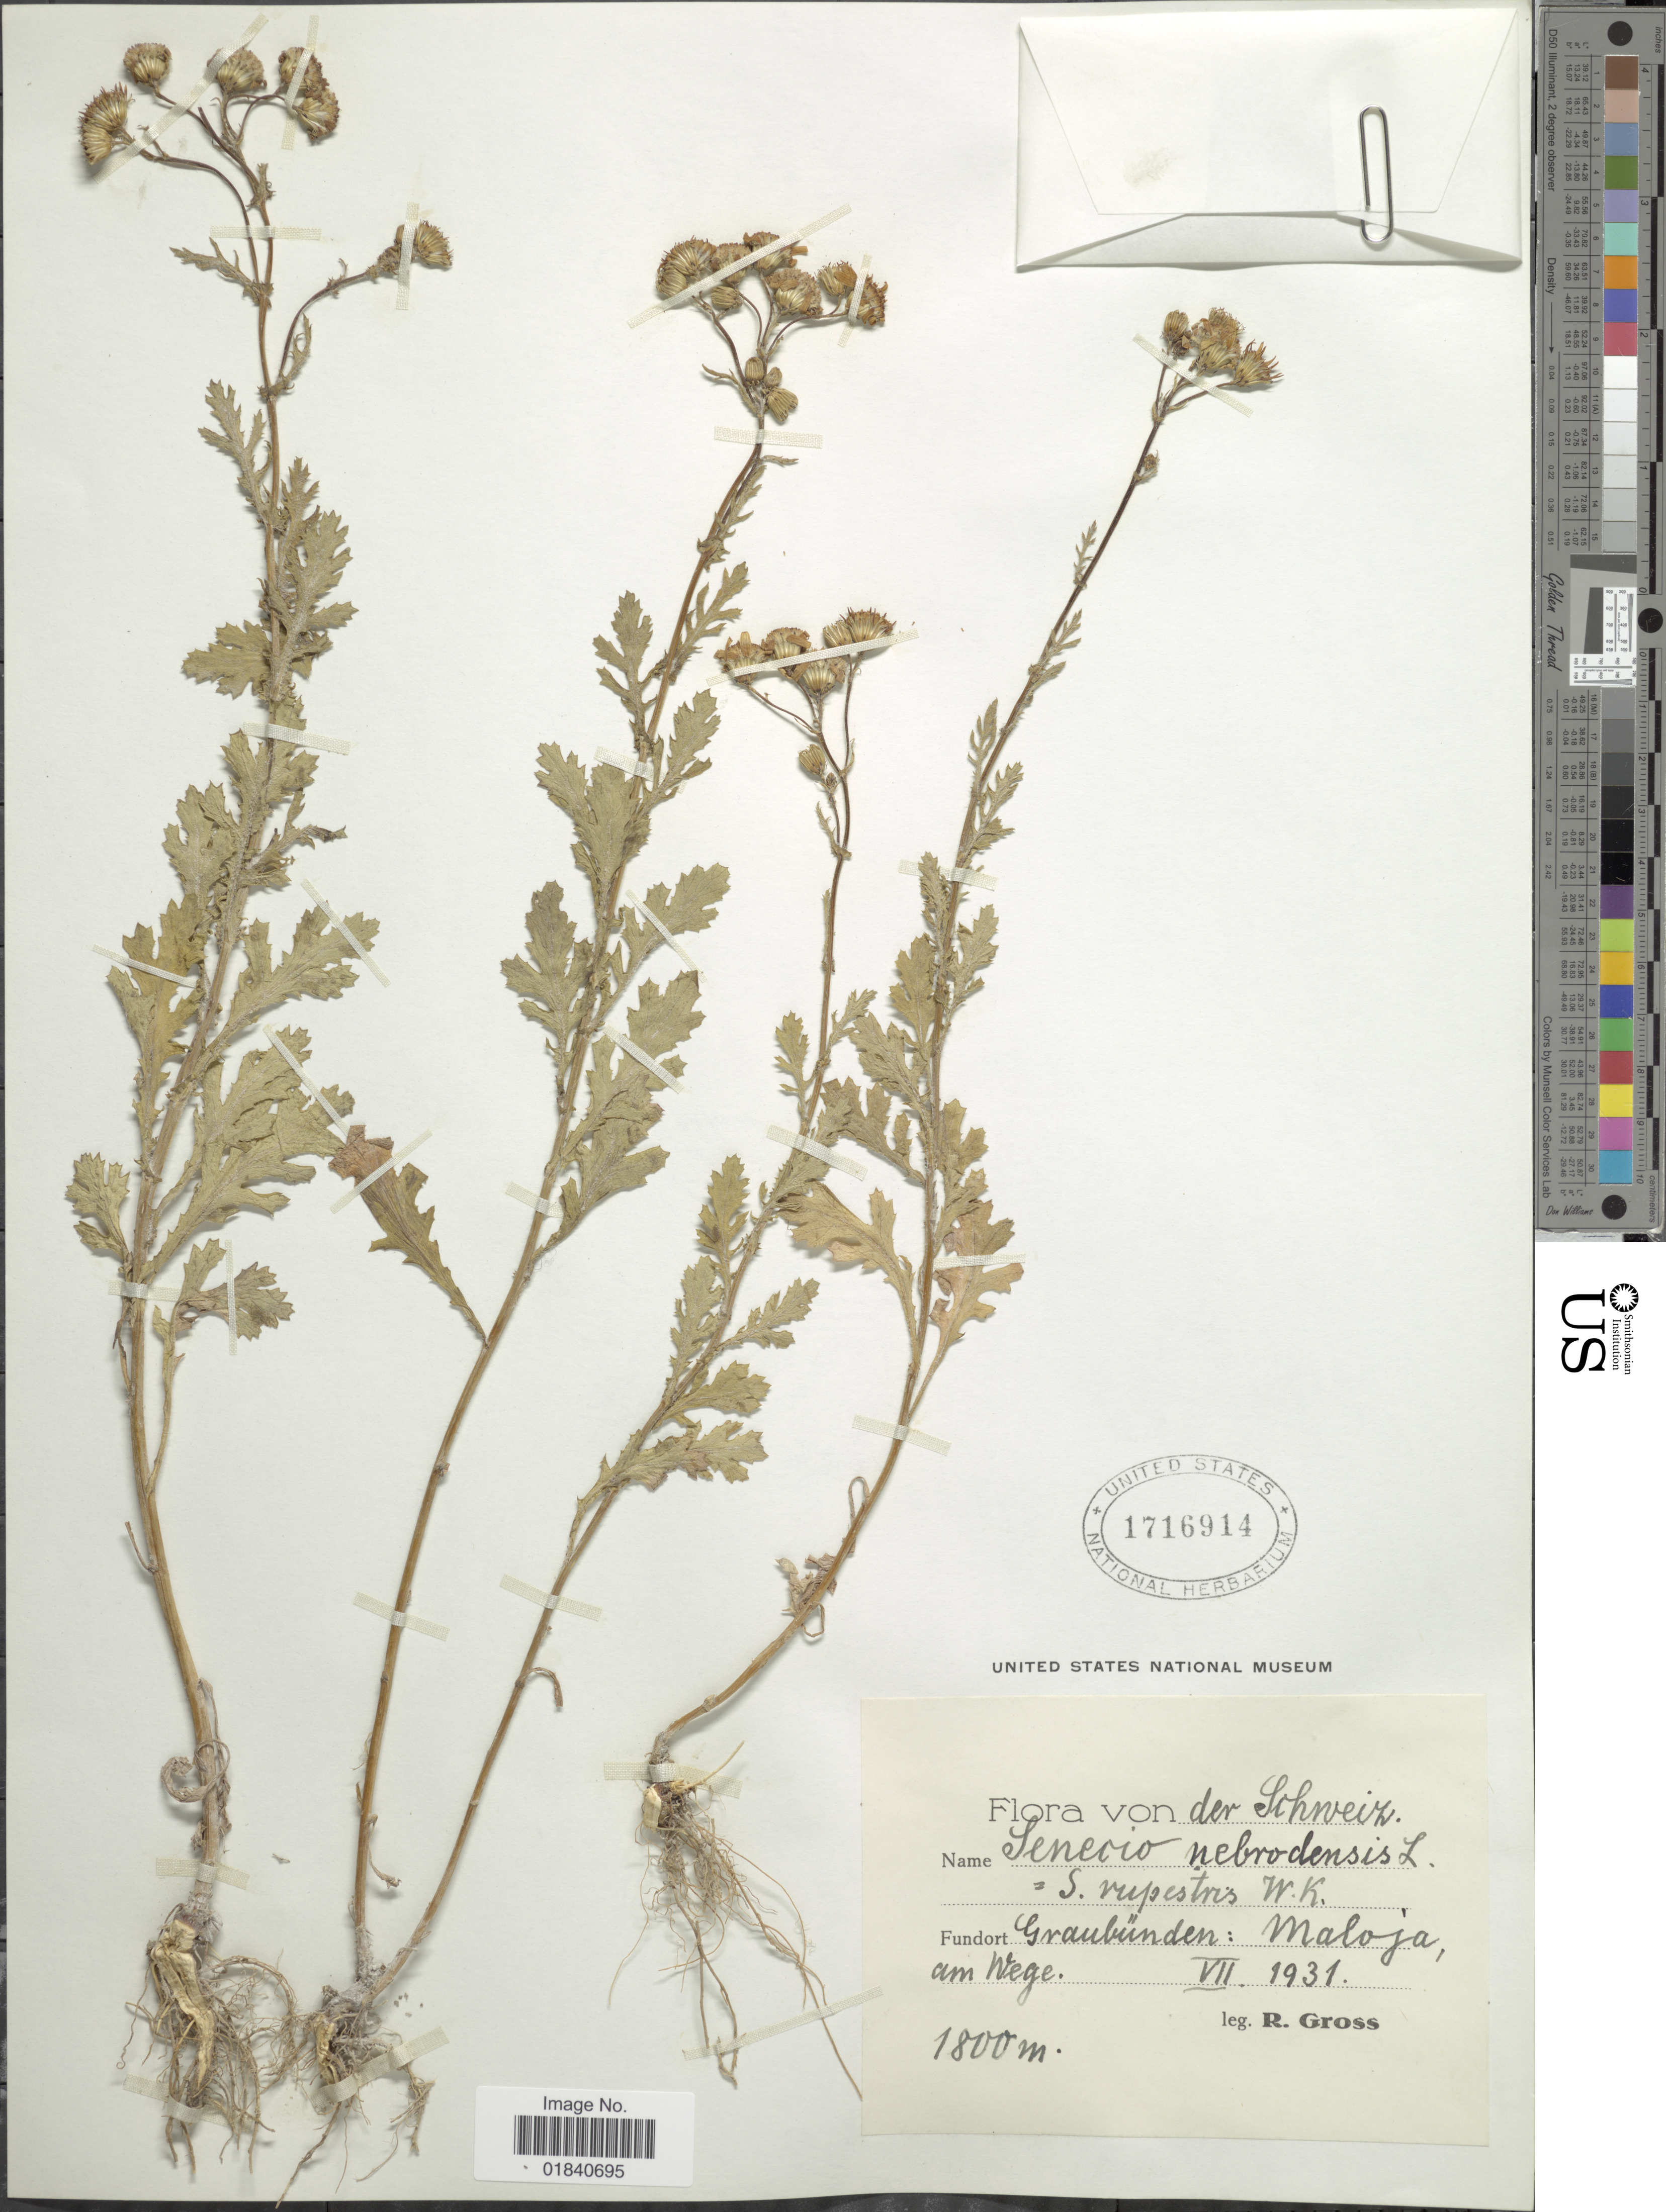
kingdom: Plantae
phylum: Tracheophyta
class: Magnoliopsida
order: Asterales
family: Asteraceae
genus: Senecio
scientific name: Senecio nebrodensis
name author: L.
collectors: R. Gross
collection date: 1931-07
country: Switzerland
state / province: Graubunden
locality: Schweiz. Maloja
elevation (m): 1800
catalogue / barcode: US 1716914